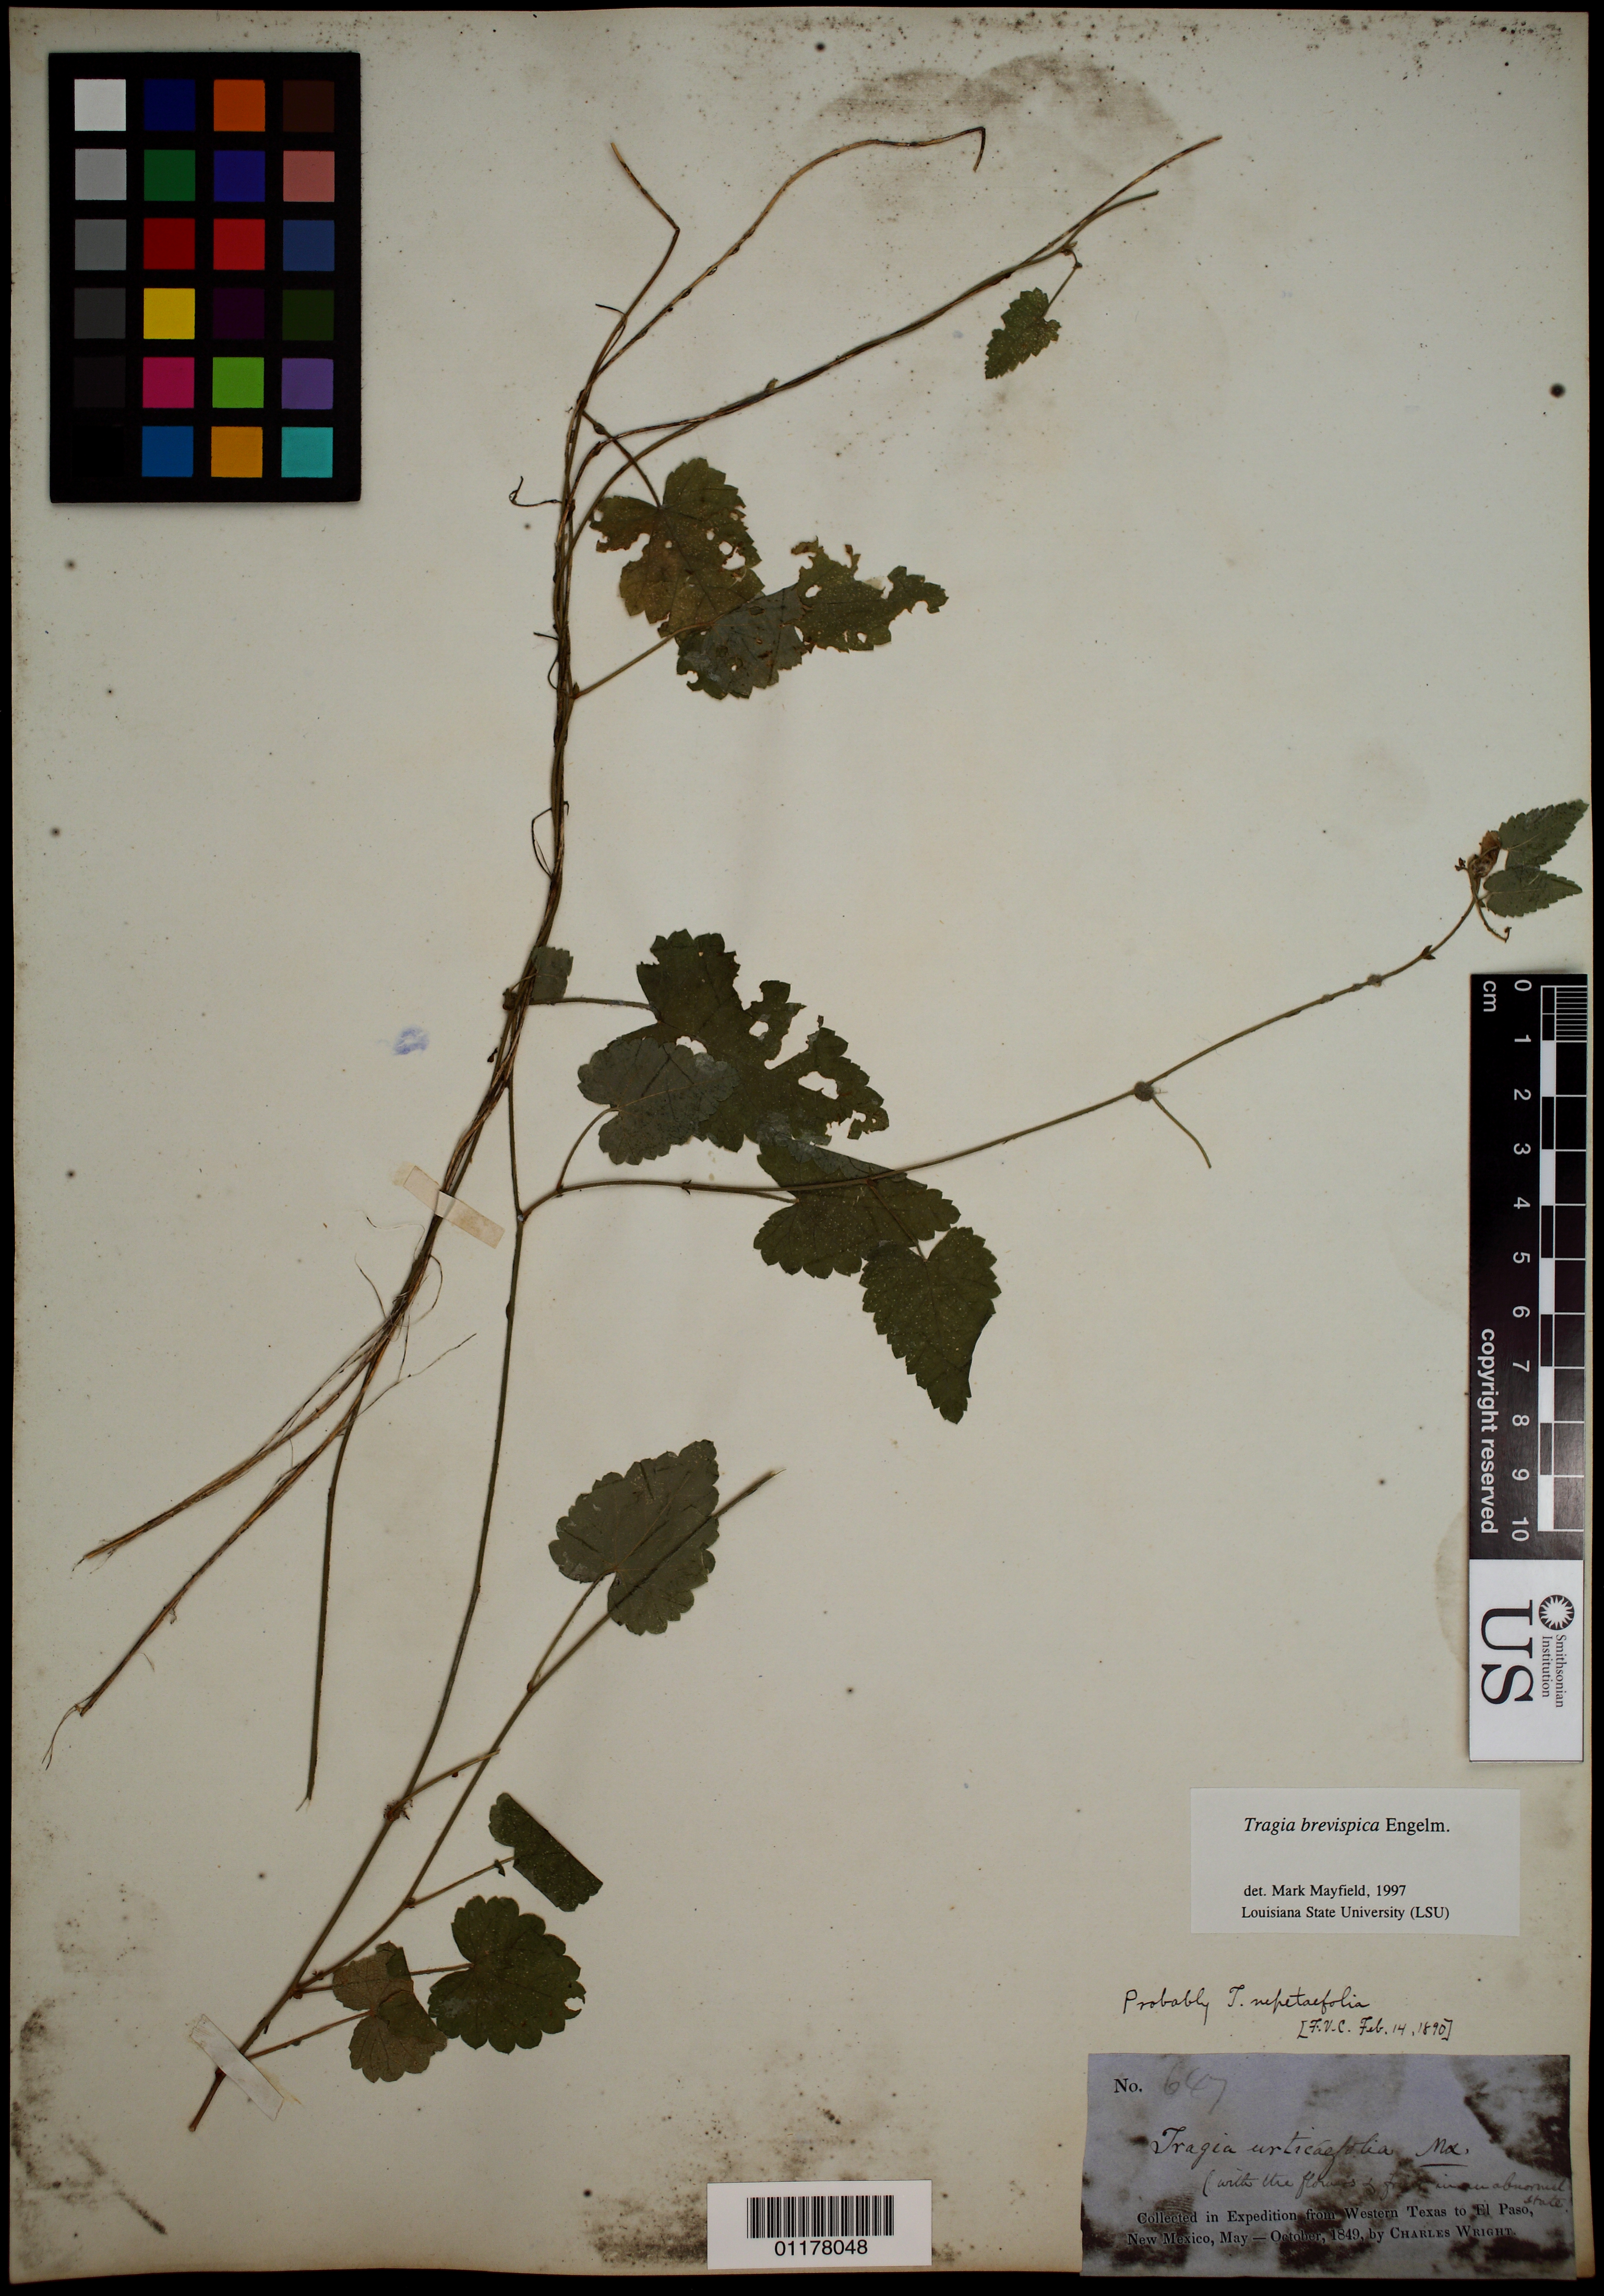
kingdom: Plantae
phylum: Tracheophyta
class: Magnoliopsida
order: Malpighiales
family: Euphorbiaceae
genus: Tragia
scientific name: Tragia brevispica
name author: Engelm.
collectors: C. Wright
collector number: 647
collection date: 1849-05/1849-10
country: United States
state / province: New Mexico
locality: Western Texas to El Paso.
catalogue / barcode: US 102798